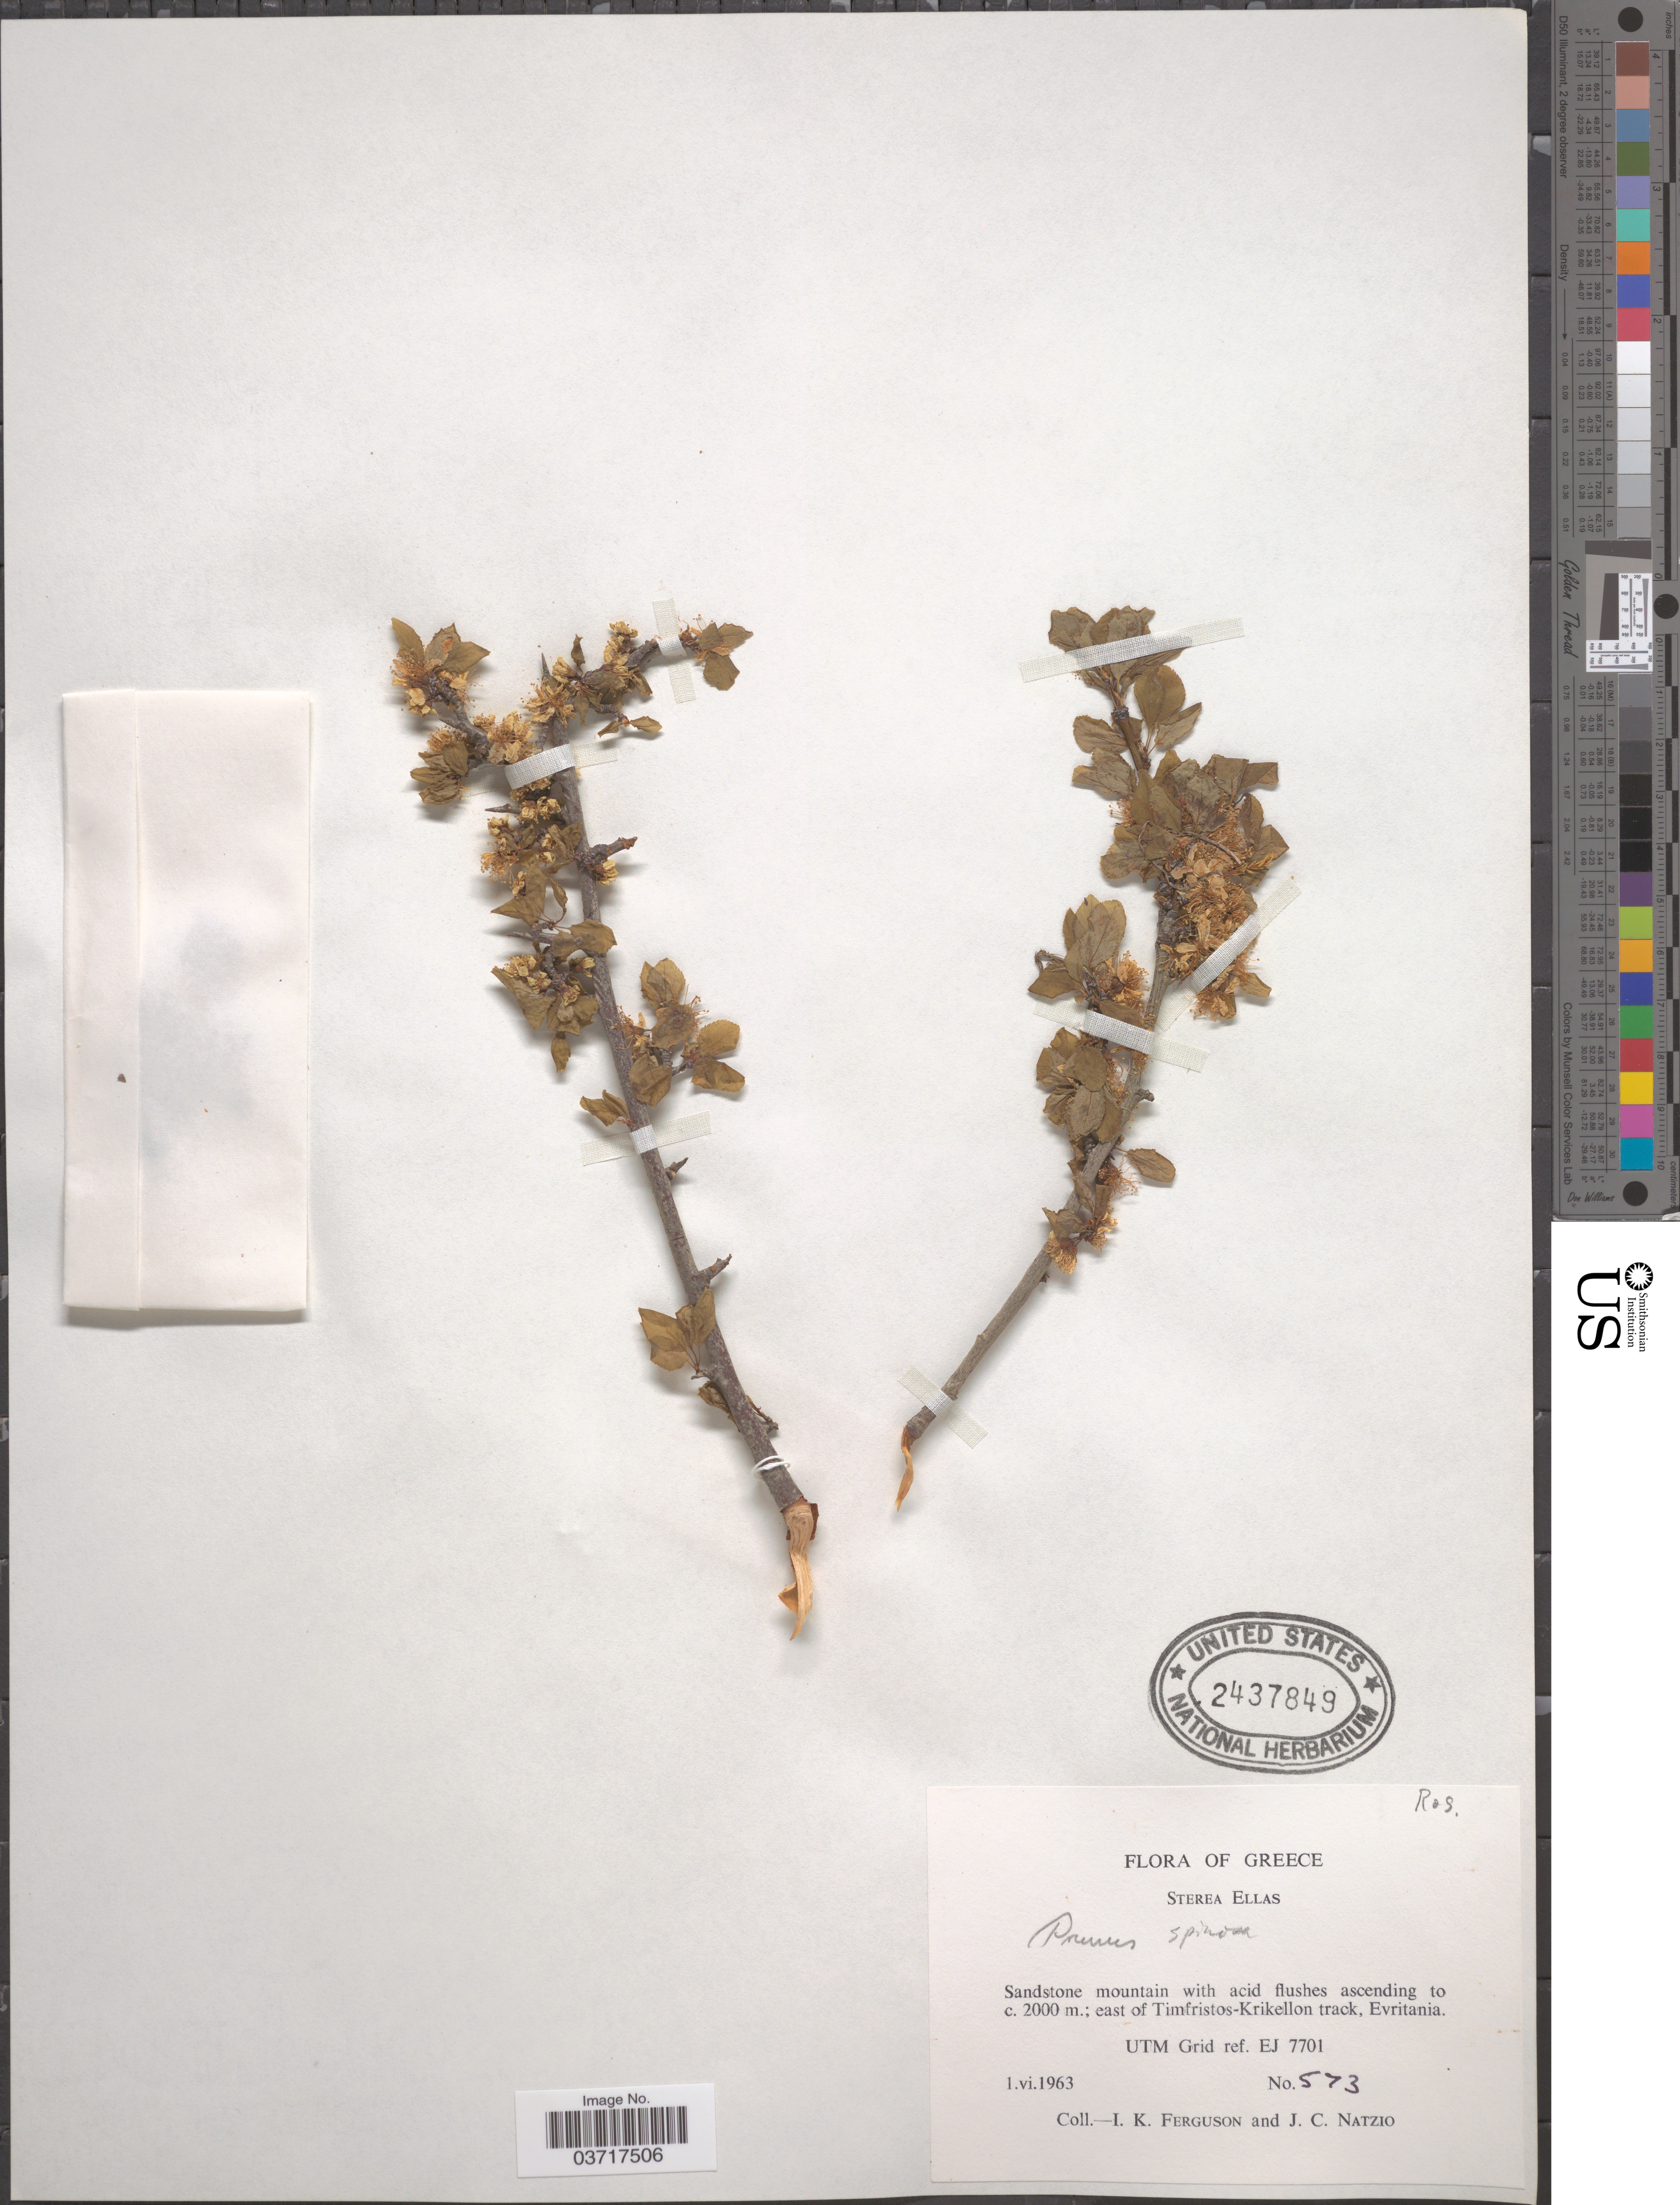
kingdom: Plantae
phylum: Tracheophyta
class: Magnoliopsida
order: Rosales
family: Rosaceae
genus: Prunus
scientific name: Prunus spinosa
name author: L.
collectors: I. K. Ferguson & J. Natzio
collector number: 573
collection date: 1963-06-01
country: Greece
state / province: Central Greece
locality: Sterea Ellas. East of Timfristos-Krikellon track, Evritania. UTM Grid ref. EJ 7701.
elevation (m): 2000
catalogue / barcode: US 2437849